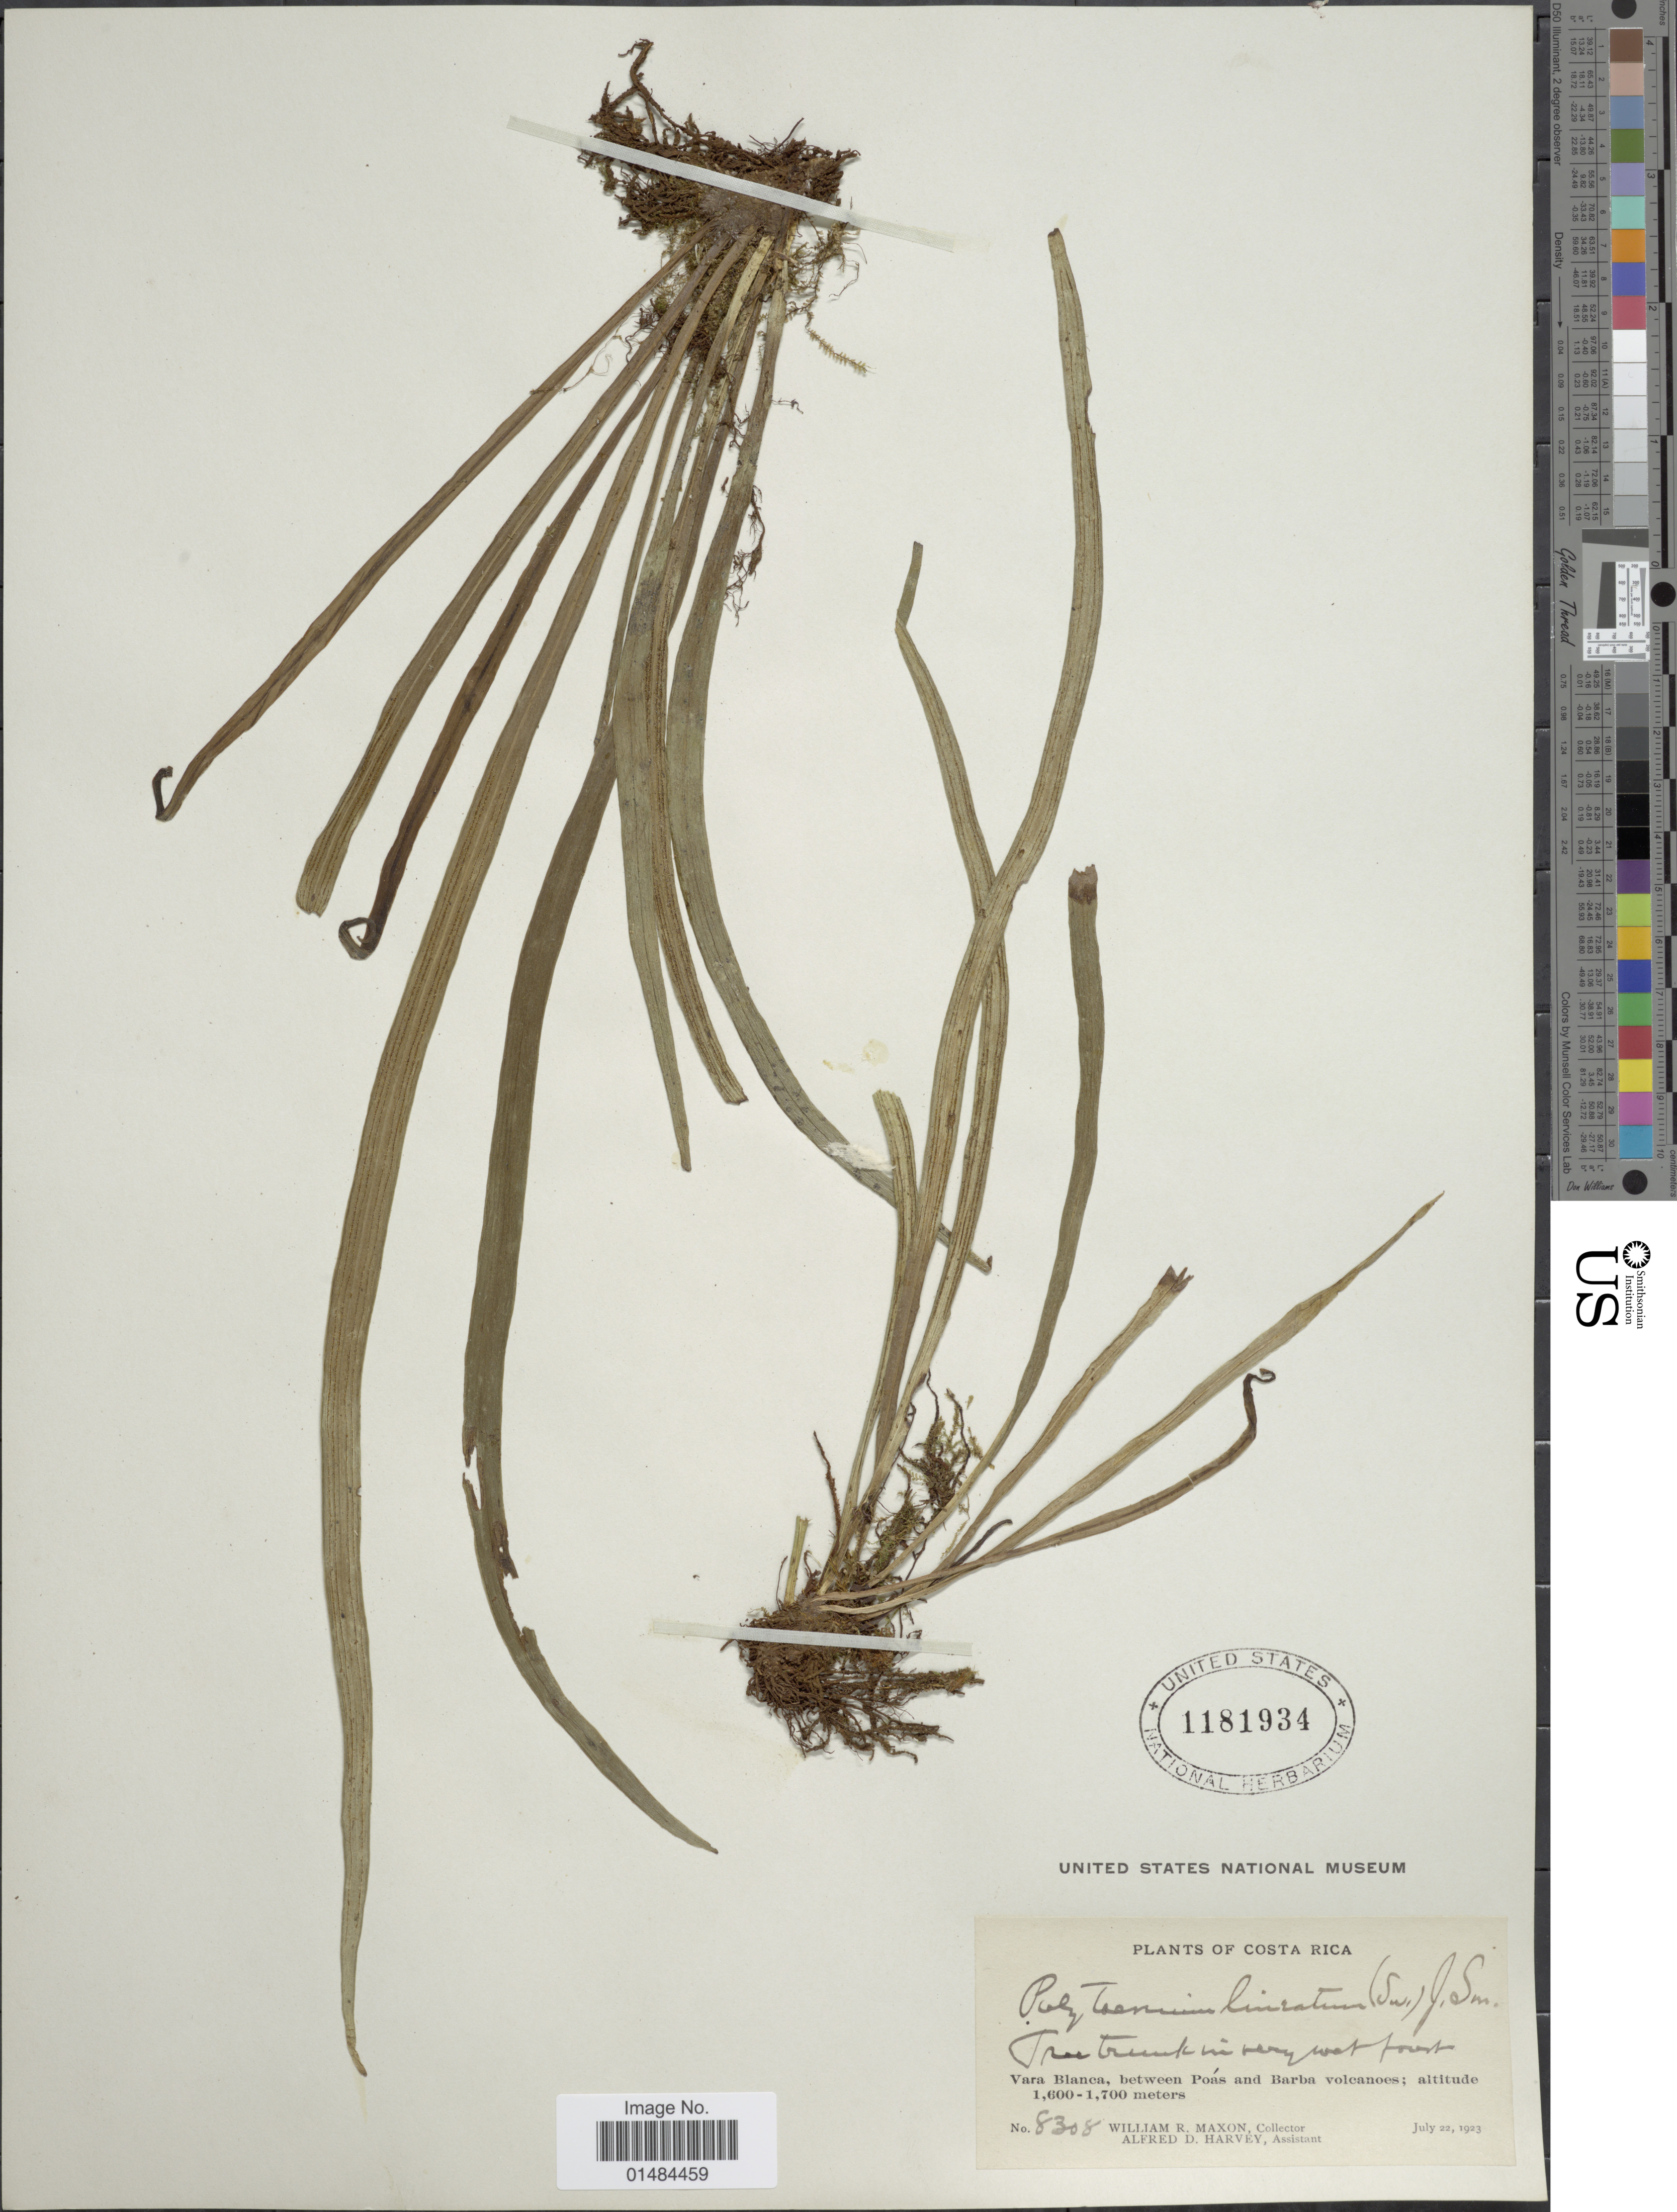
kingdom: Plantae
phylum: Tracheophyta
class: Polypodiopsida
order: Polypodiales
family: Pteridaceae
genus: Polytaenium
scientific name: Polytaenium lineatum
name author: (Sw.) J. Sm.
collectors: W. R. Maxon & A. D. Harvey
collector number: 8308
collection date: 1923-07-22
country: Costa Rica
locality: Costa Rica, Vara Blanca, between Poás and Barba volcanoes.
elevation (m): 1600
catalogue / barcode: US 1181934